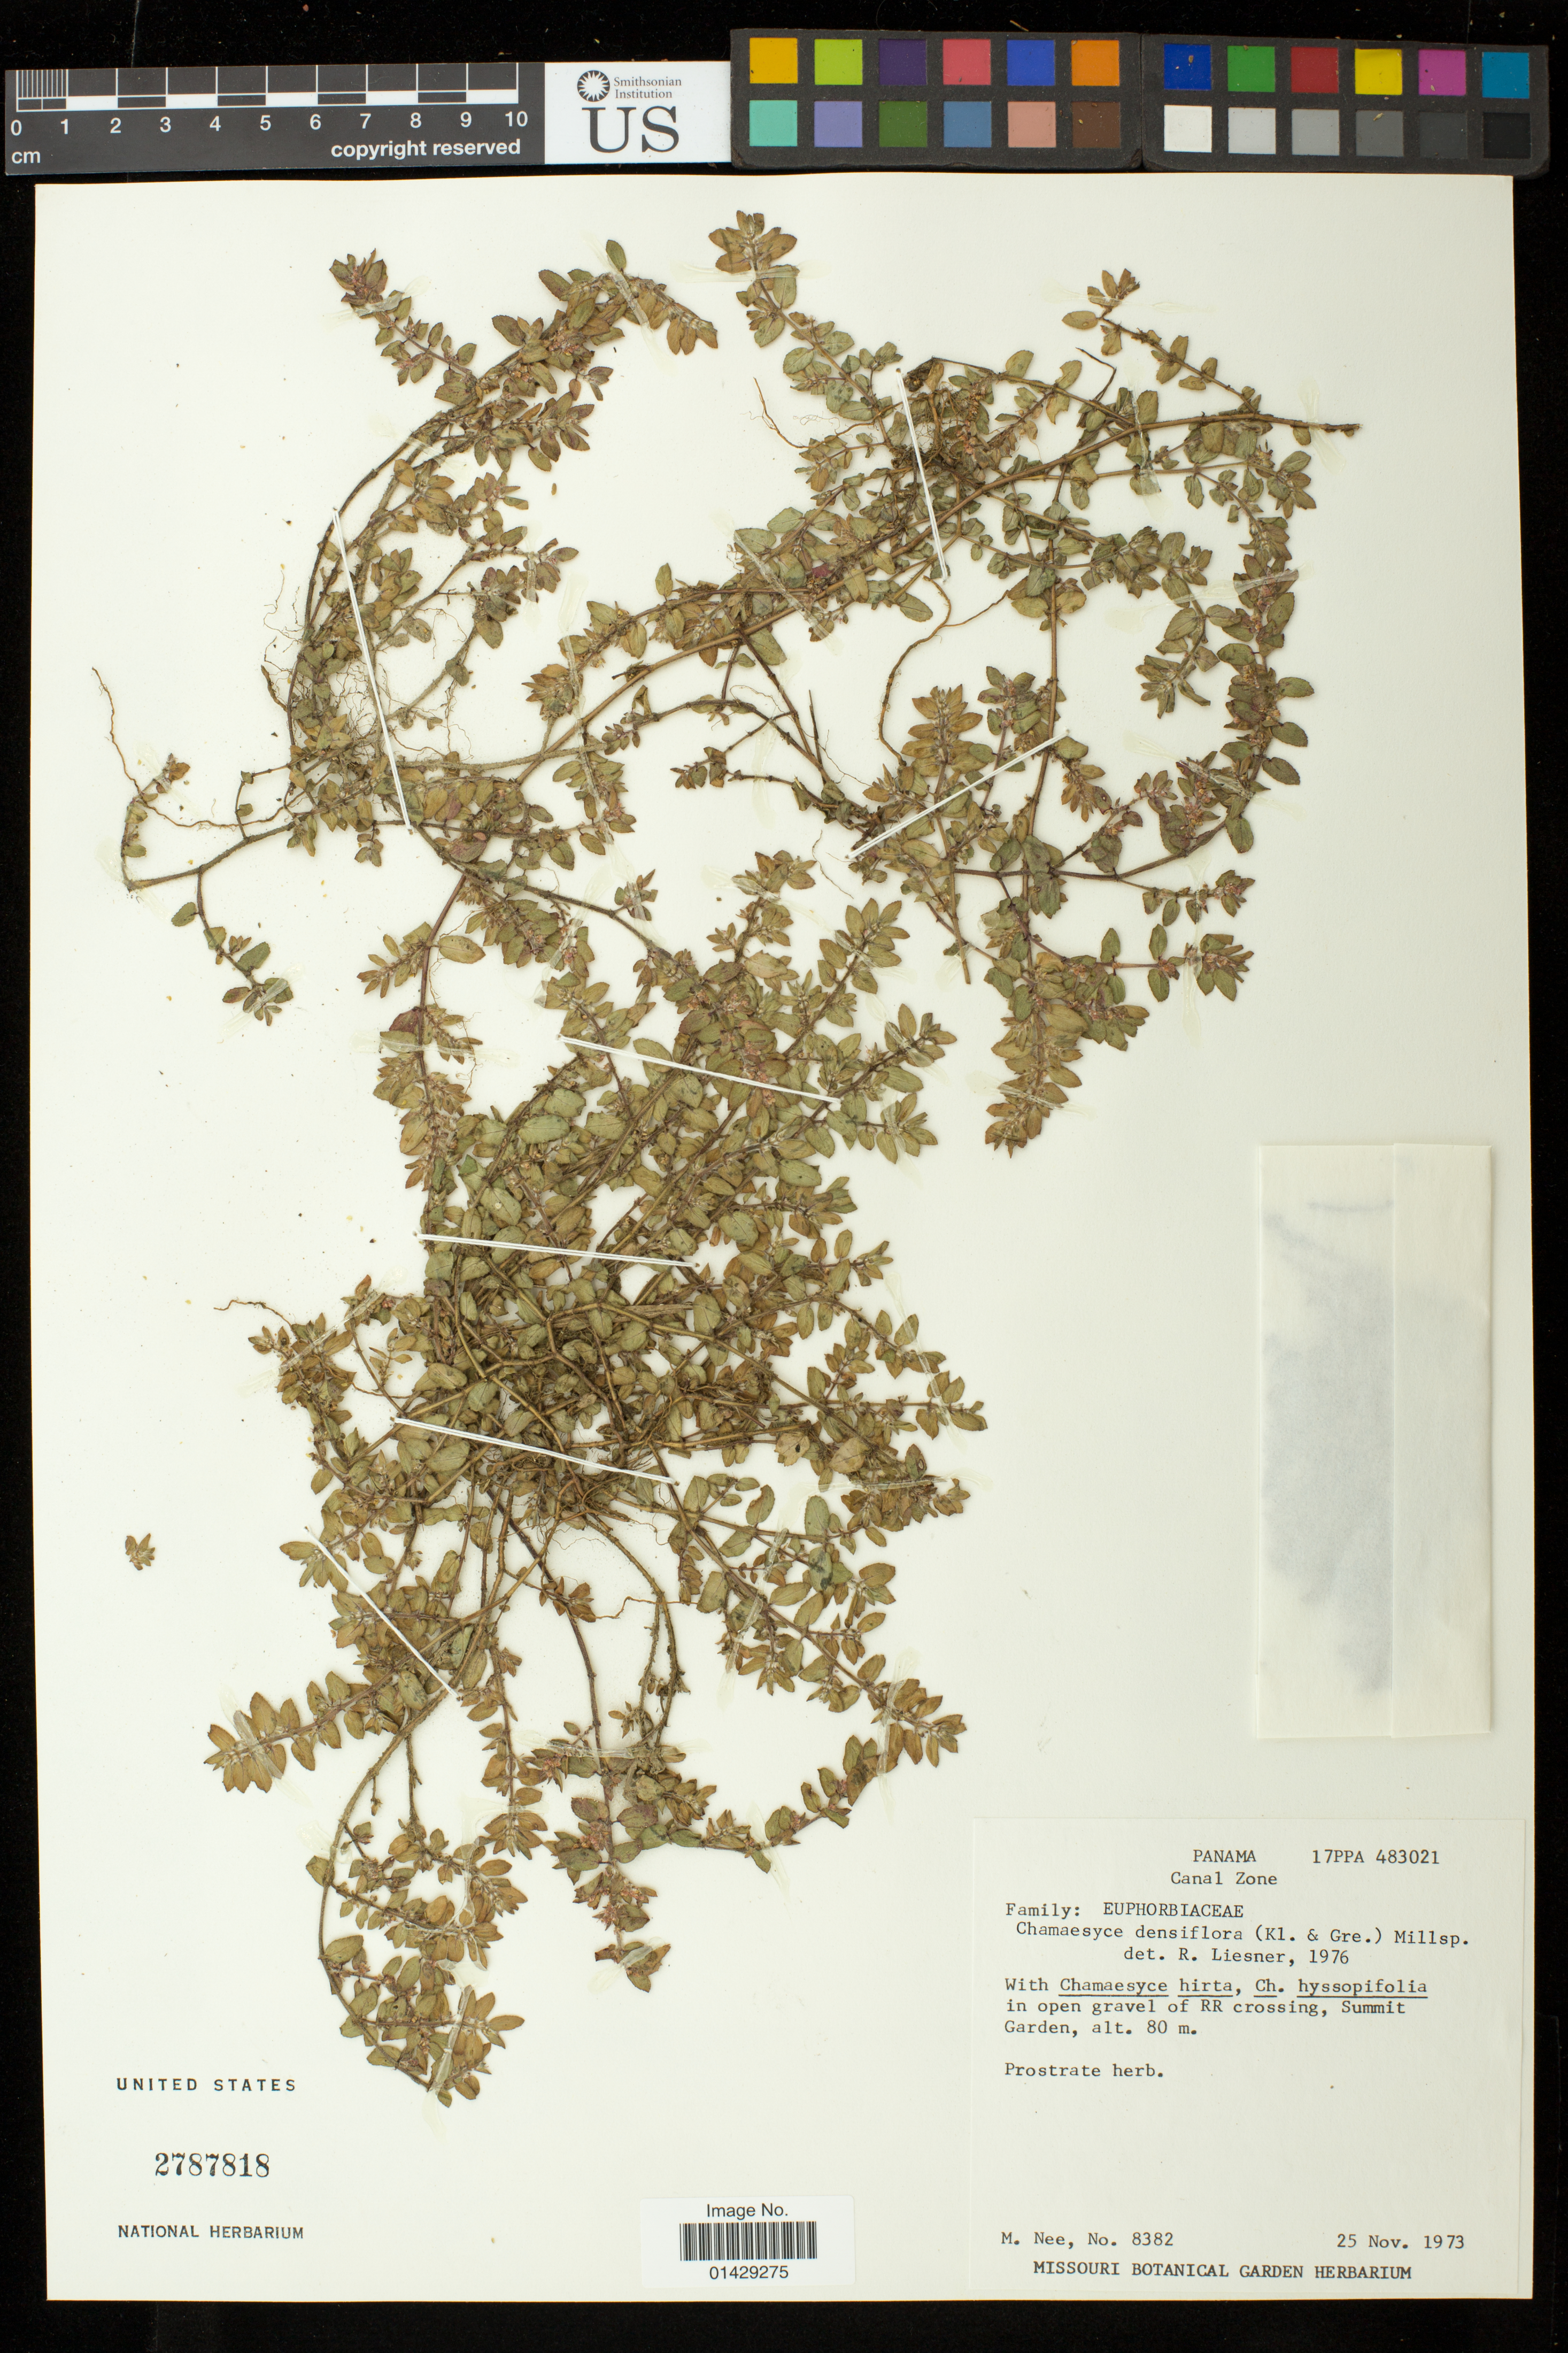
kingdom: Plantae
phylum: Tracheophyta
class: Magnoliopsida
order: Malpighiales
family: Euphorbiaceae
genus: Euphorbia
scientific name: Euphorbia hirta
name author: L.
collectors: M. Nee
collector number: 8382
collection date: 1973-11-25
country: Panama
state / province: Panamá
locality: In open gravel of RR crossing, Summit Garden, Canal Zone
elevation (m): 80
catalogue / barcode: US 2787818